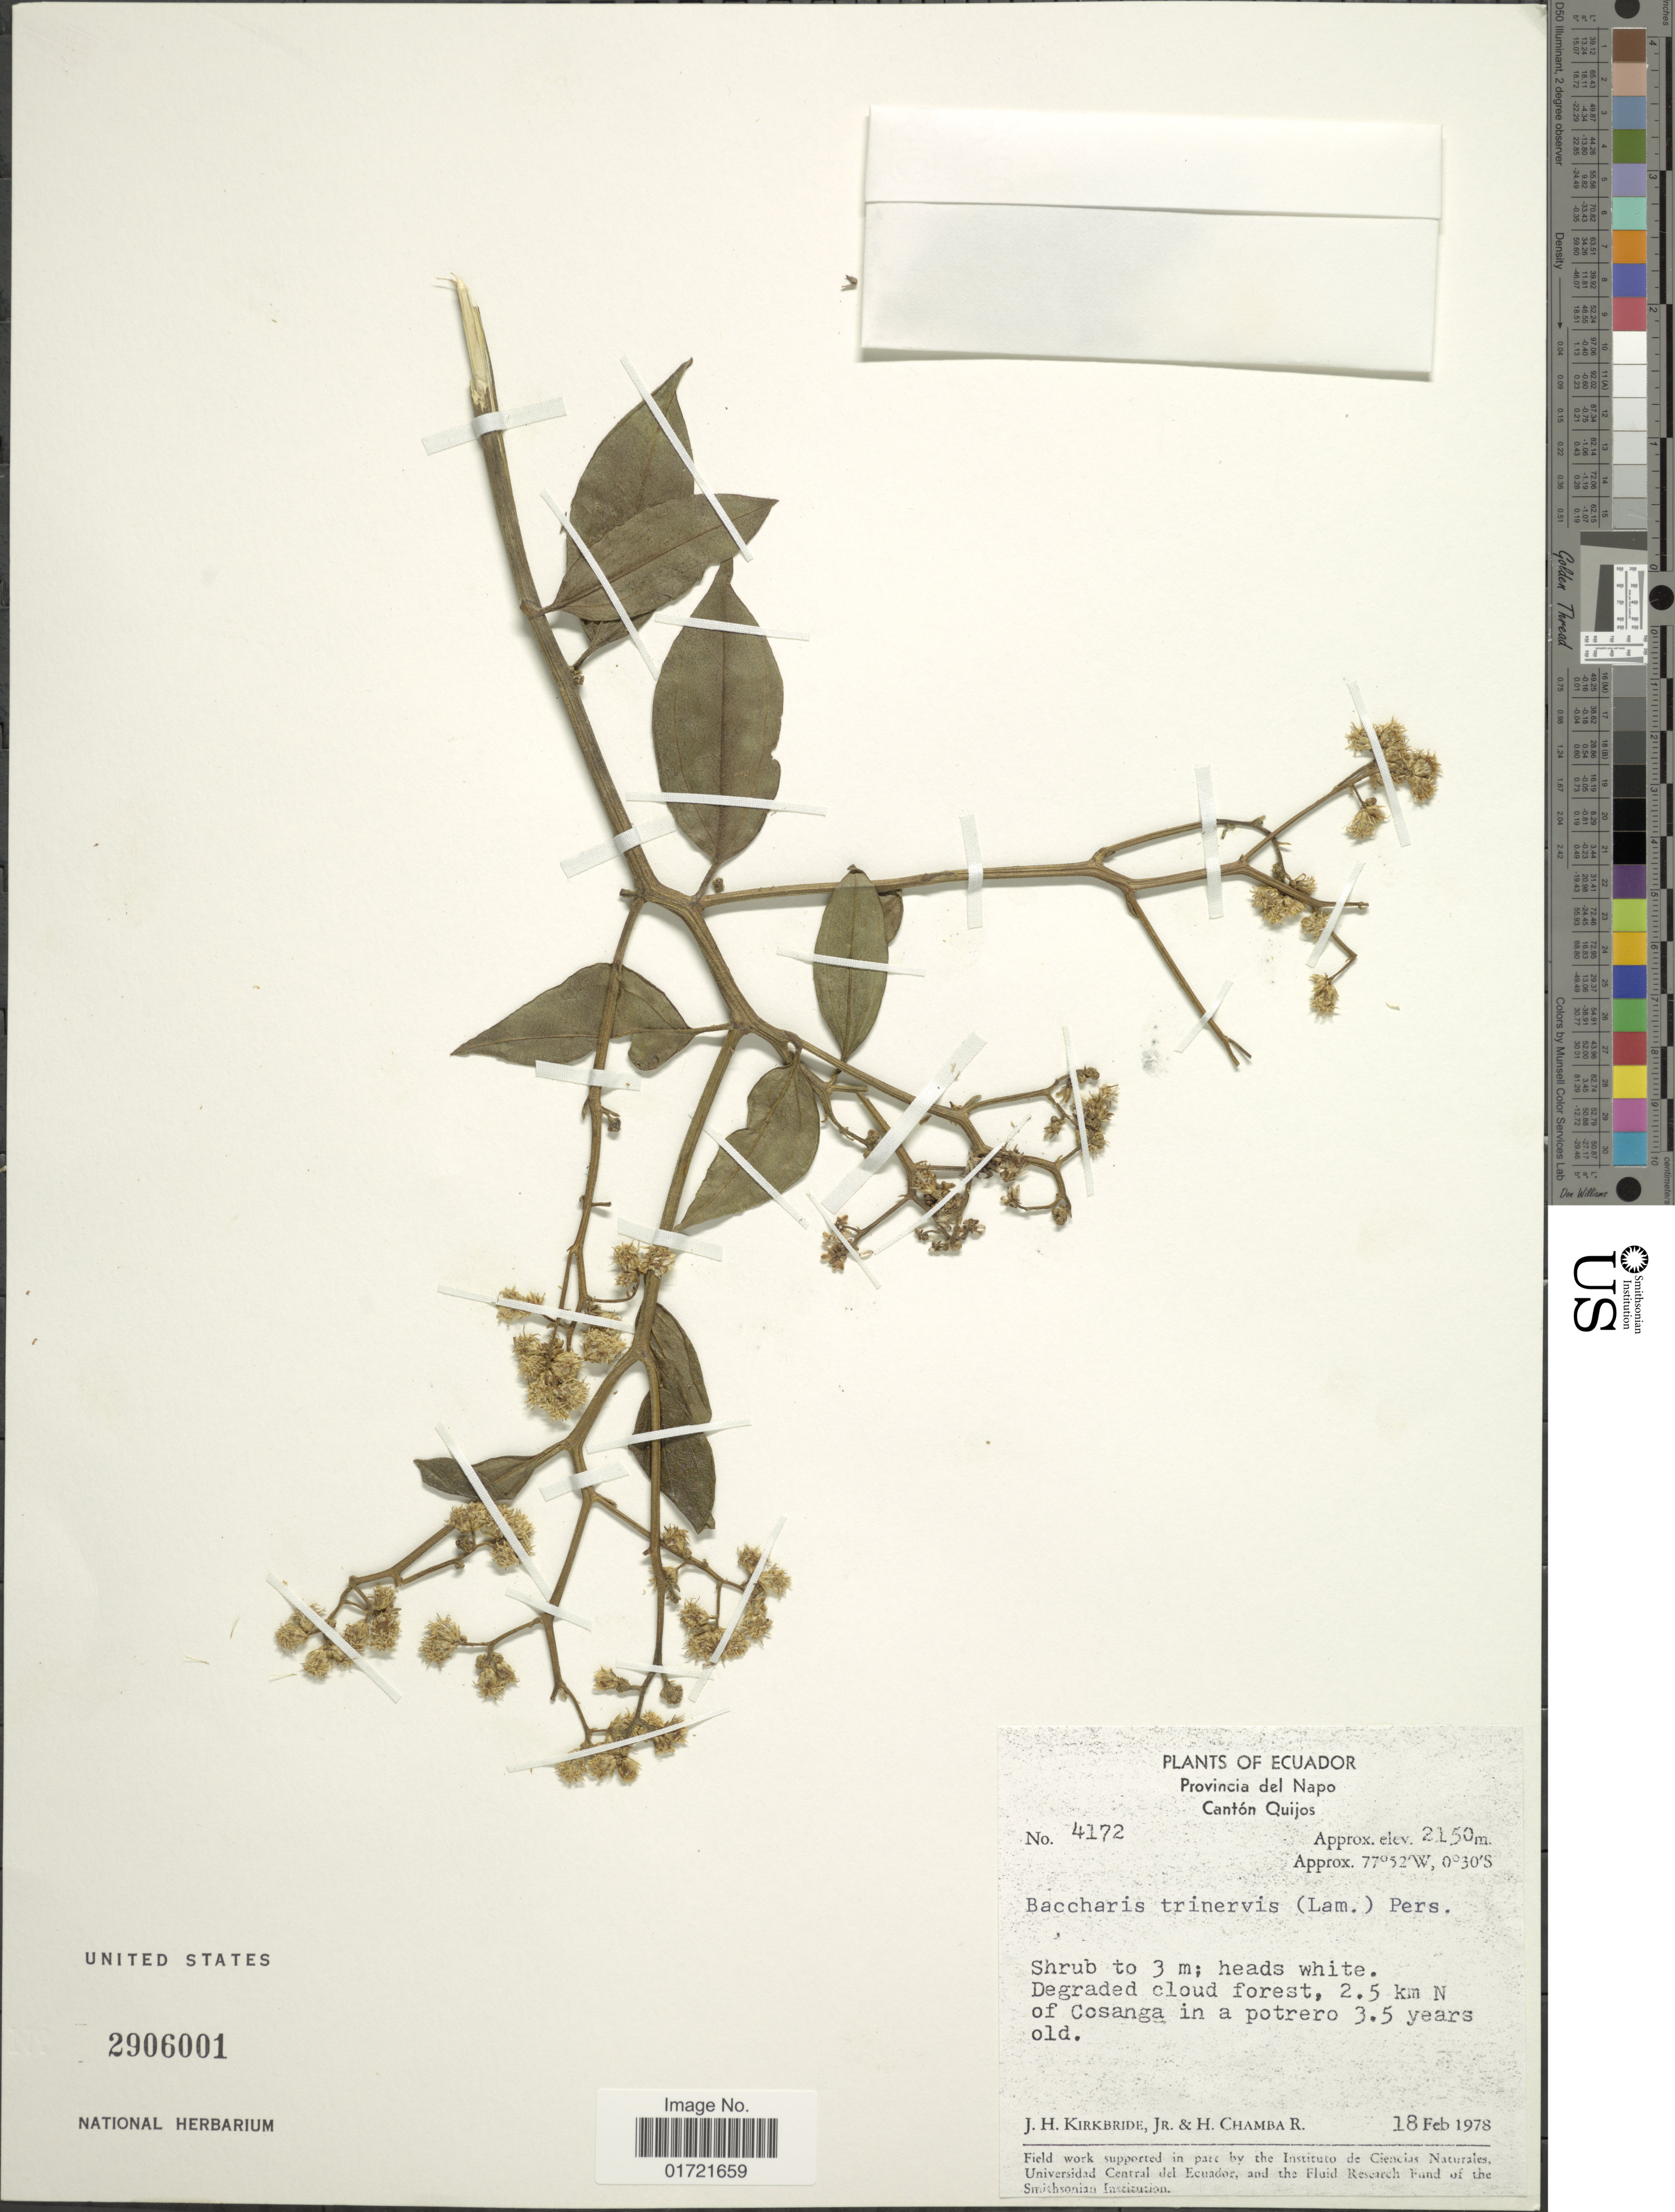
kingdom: Plantae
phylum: Tracheophyta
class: Magnoliopsida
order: Asterales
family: Asteraceae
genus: Baccharis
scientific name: Baccharis trinervis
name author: (Lam.) Pers.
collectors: J. H. Kirkbride & H. Chamba-R.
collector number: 4172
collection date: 1978-02-18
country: Ecuador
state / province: Napo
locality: Provincia del Napo, Canton Quijos, Degraded cloud forest, 2.5 km N of Cosanga in a potreto 3.5 years old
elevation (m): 2150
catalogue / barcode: US 2906001